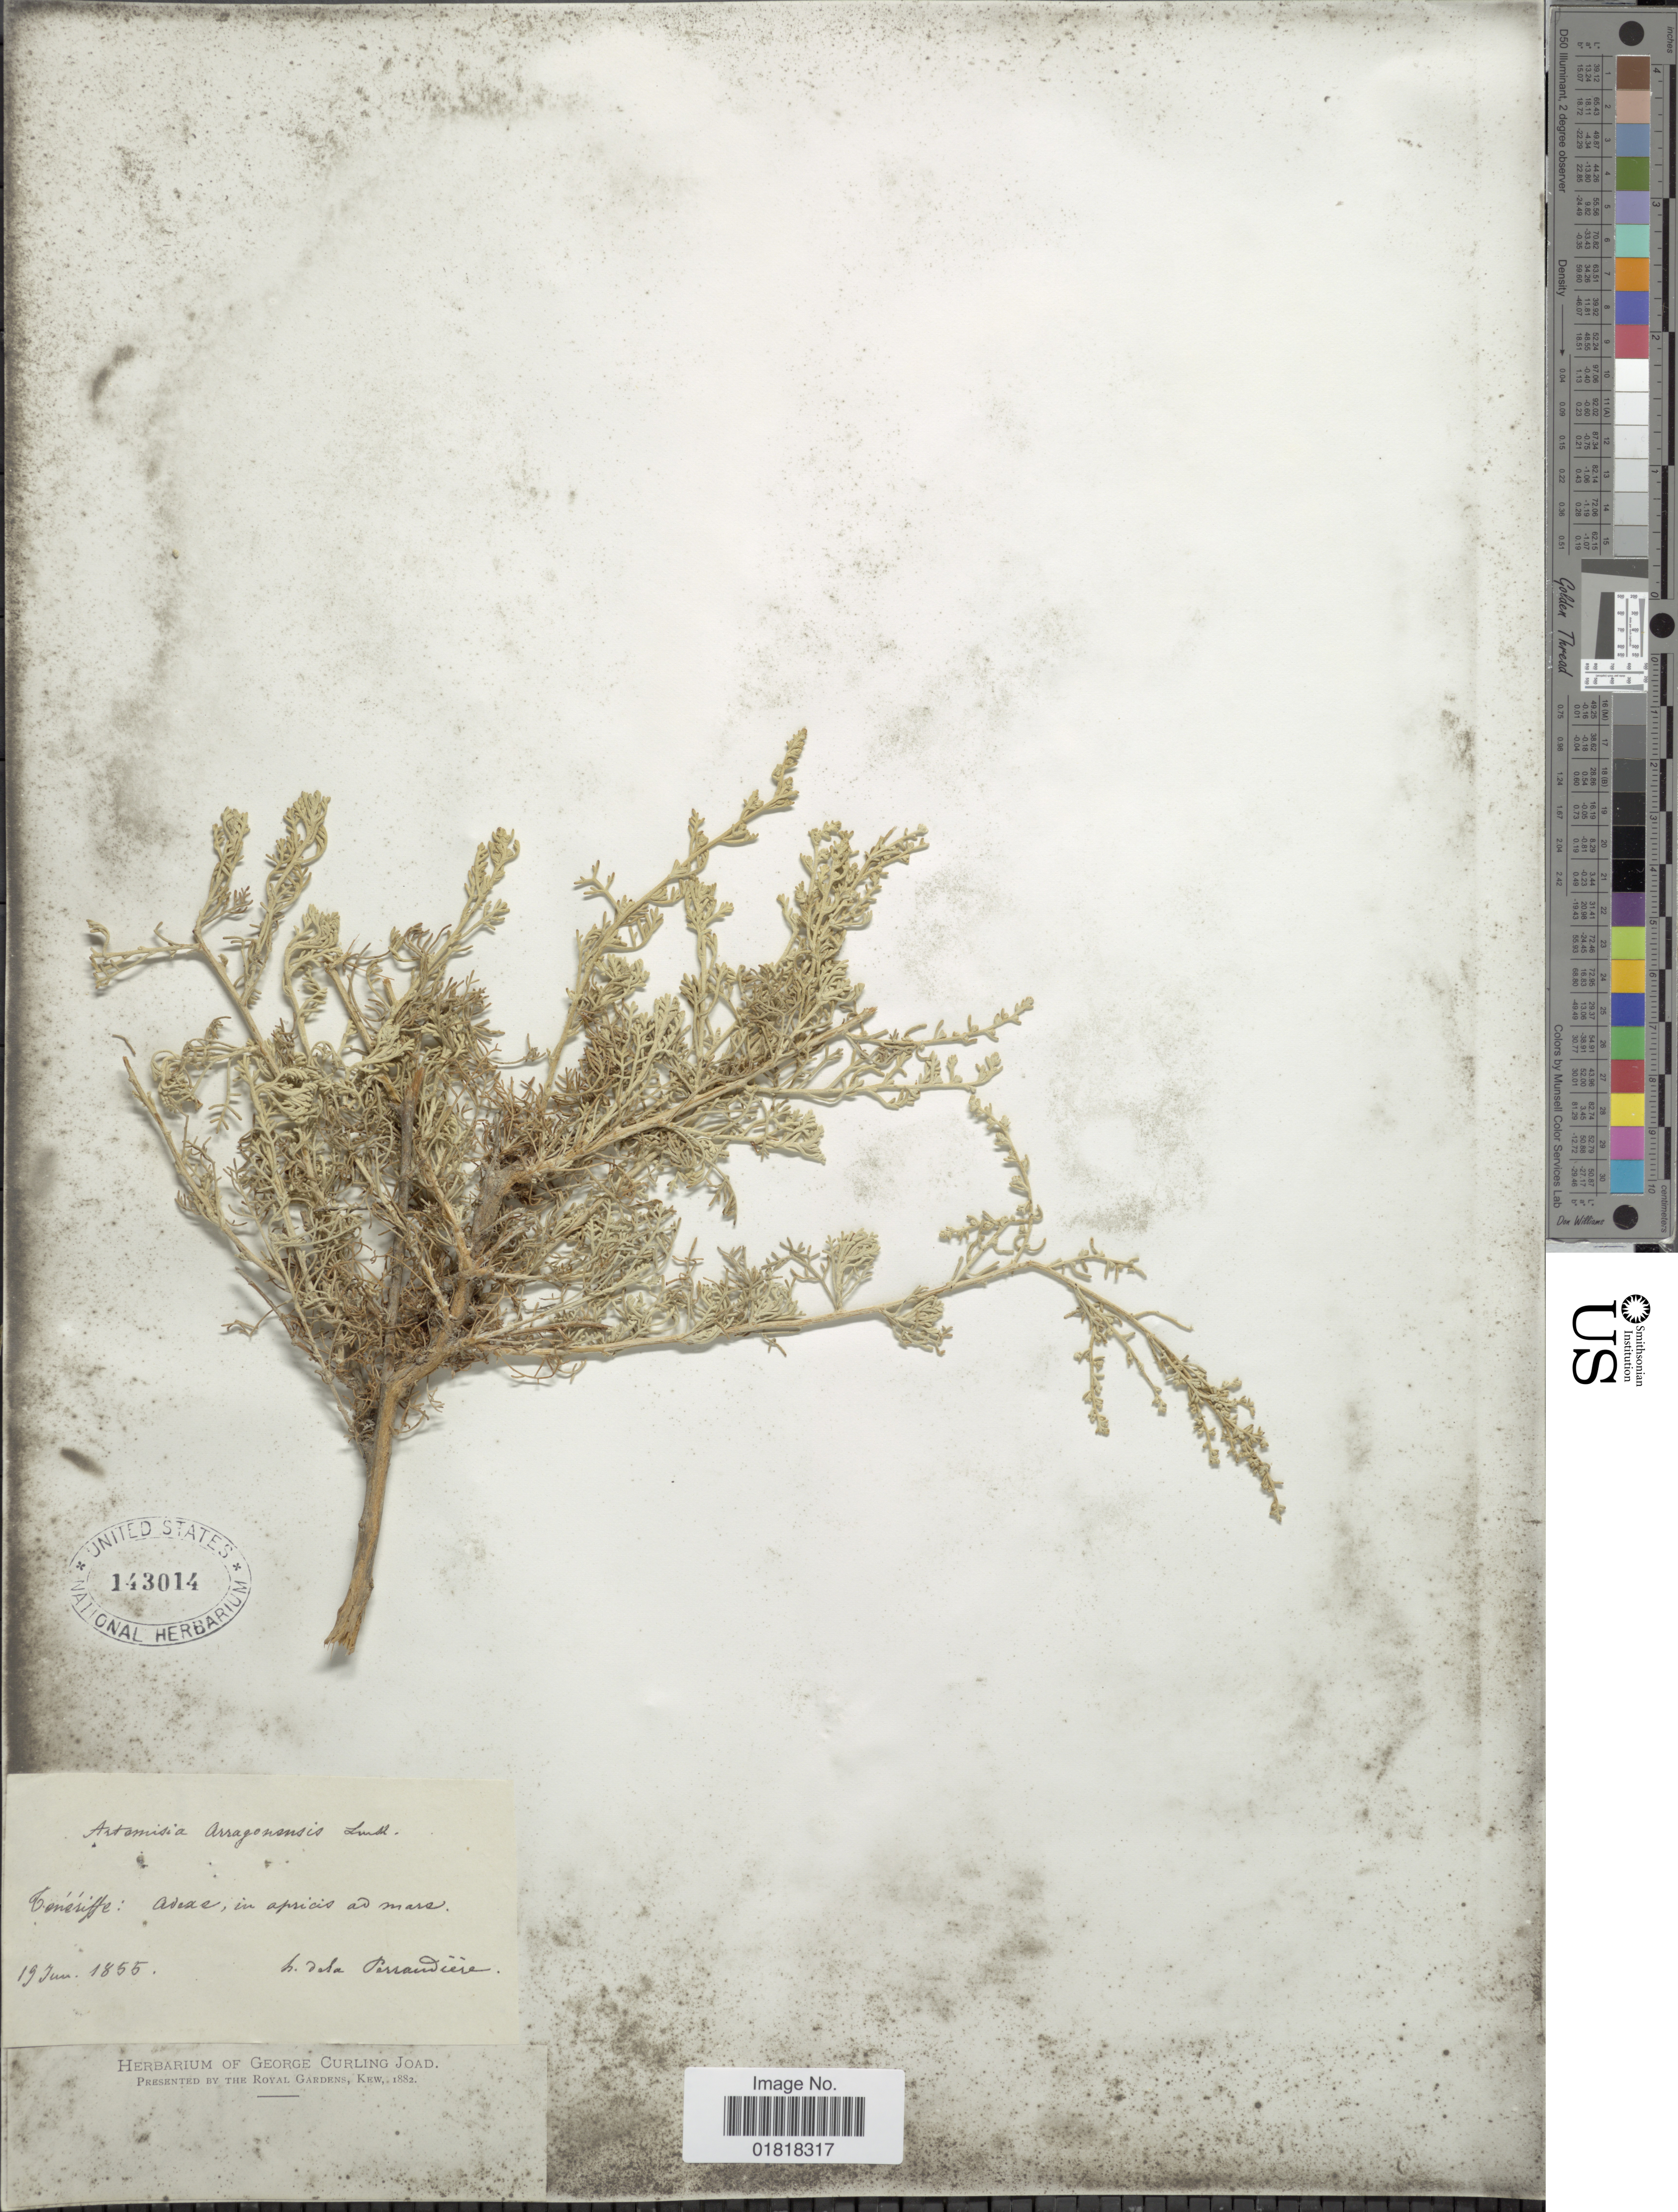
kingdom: Plantae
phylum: Tracheophyta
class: Magnoliopsida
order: Asterales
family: Asteraceae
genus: Artemisia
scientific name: Artemisia arragonensis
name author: Auct.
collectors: ex herb. George Curling Joad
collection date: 1855-06-19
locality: Conésiffe: adeasm in apricis ad mars, in octa Perrandiere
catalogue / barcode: US 143014